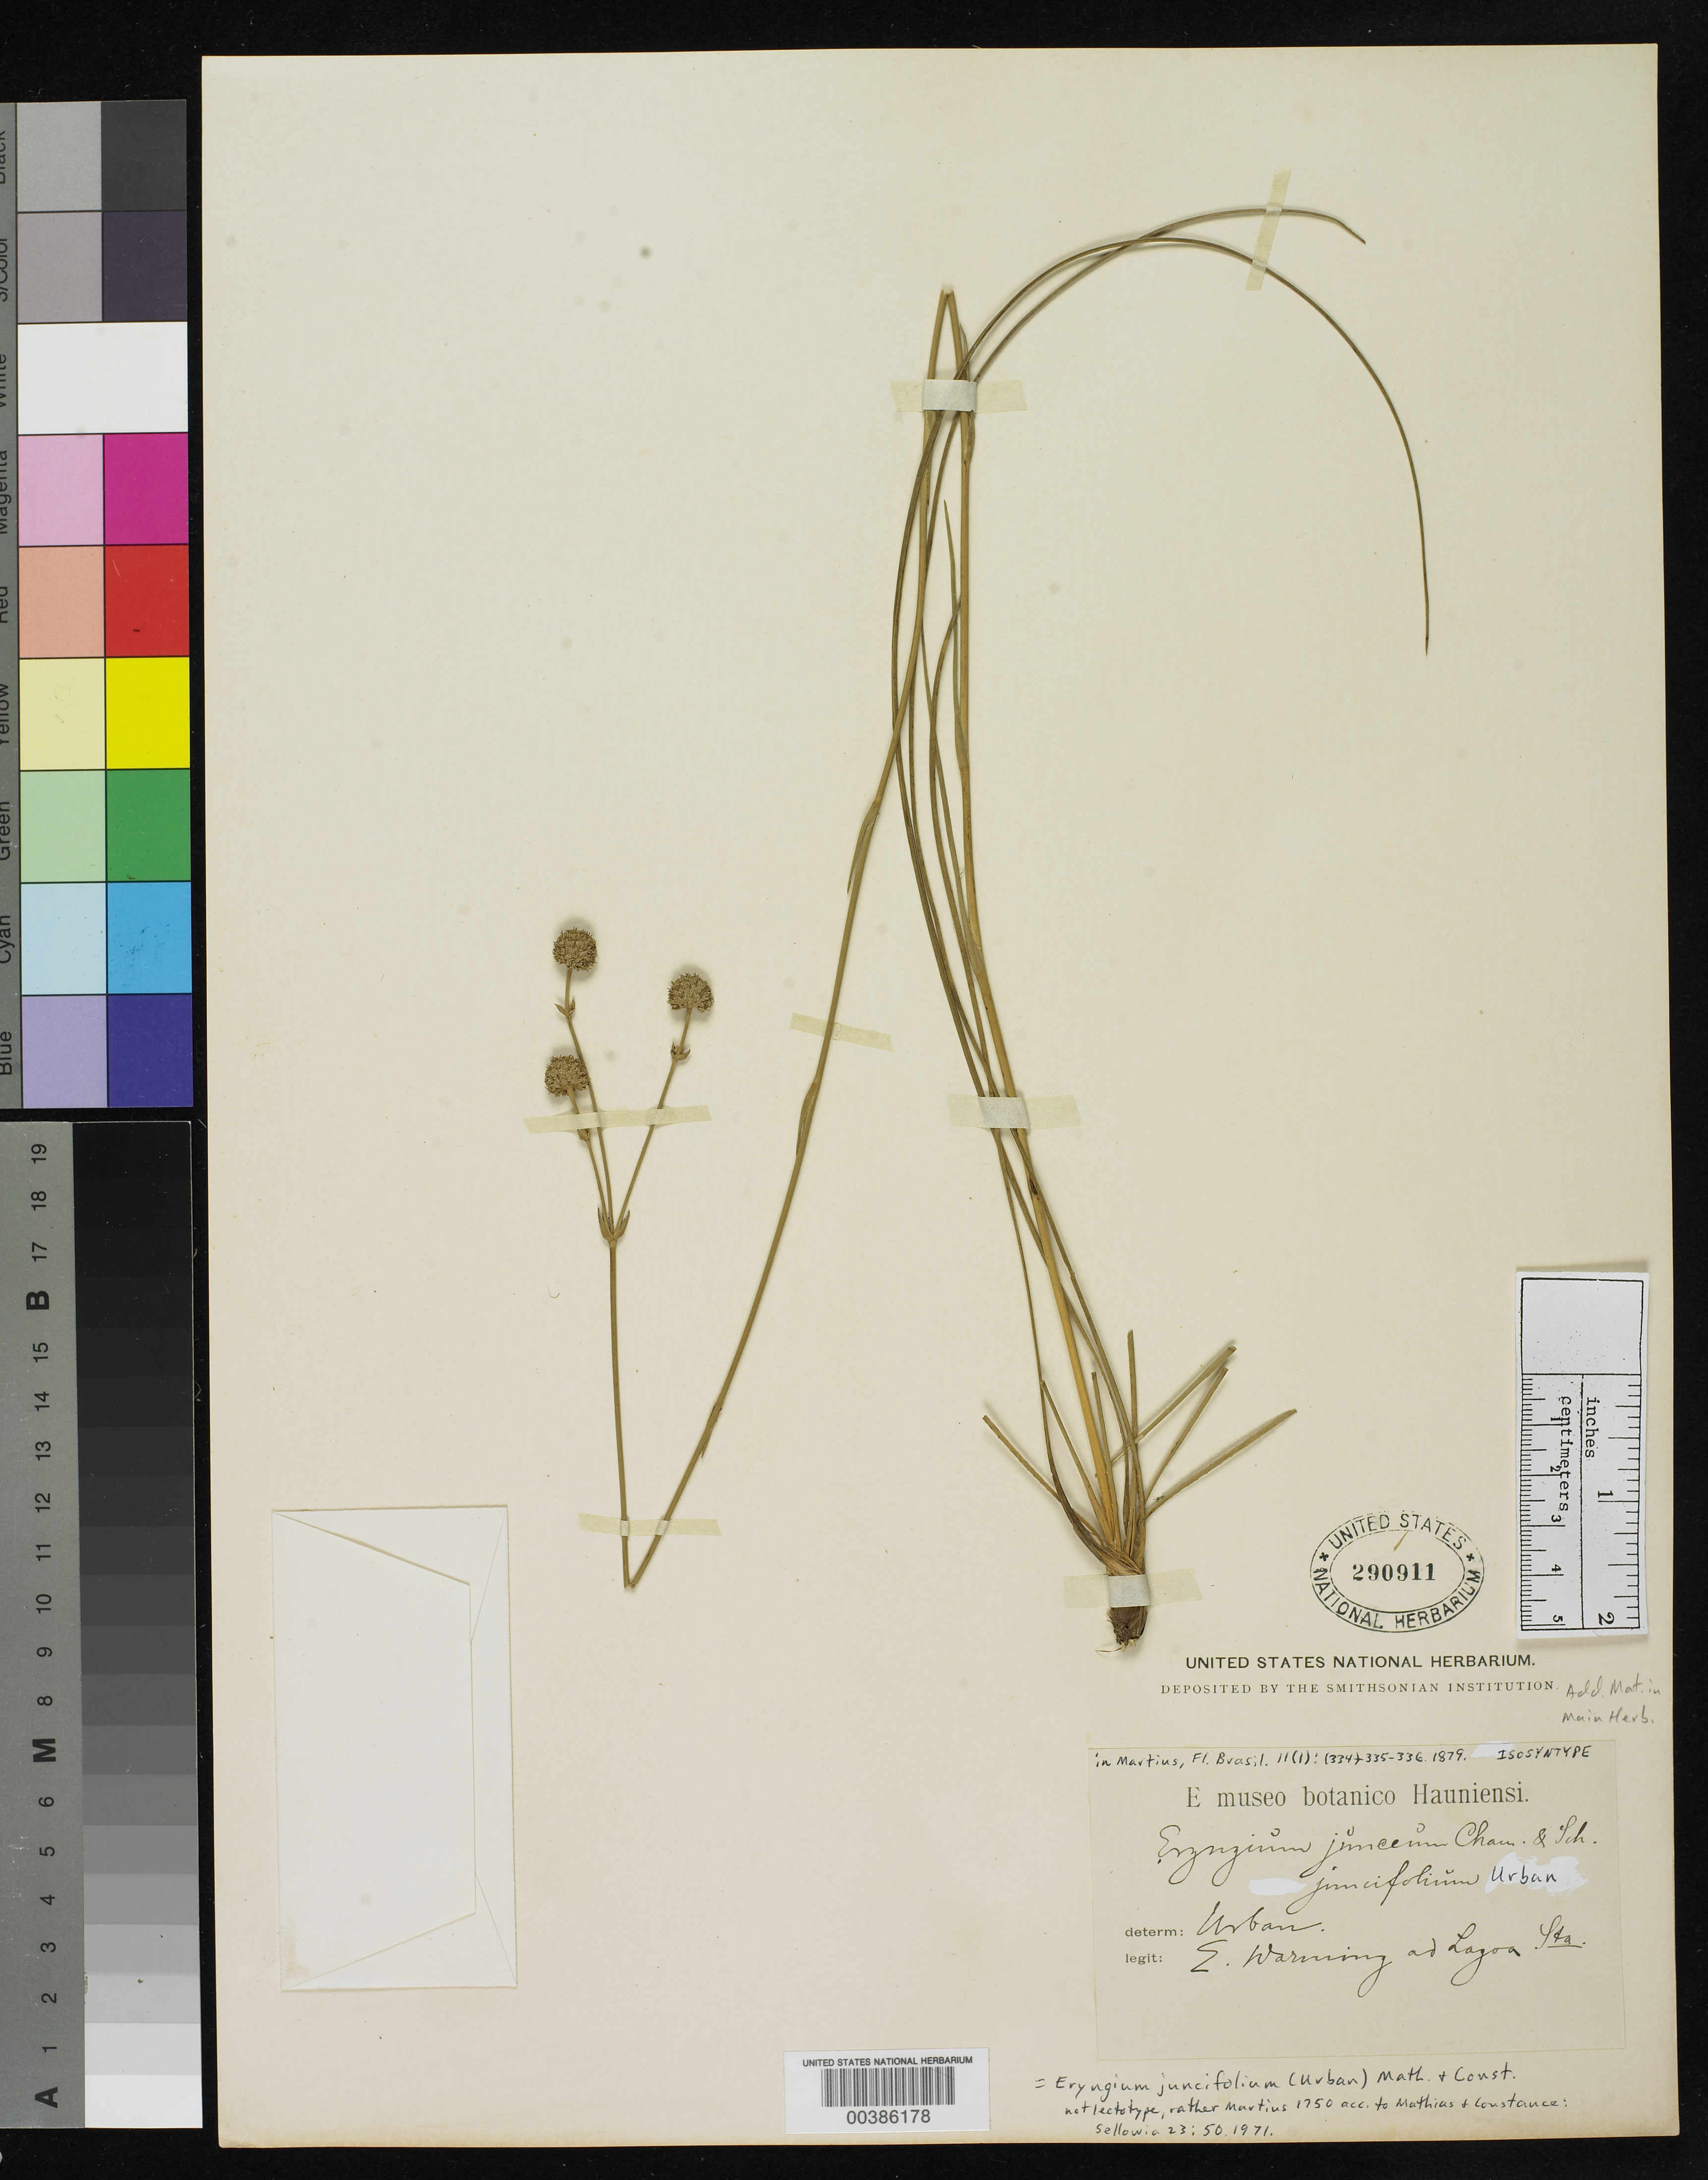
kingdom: Plantae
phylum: Tracheophyta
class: Magnoliopsida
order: Apiales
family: Apiaceae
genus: Eryngium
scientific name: Eryngium junceum subsp. juncifolium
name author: Urb. in Mart.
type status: Isosyntype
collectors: E. Warming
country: Brazil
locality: Lagoa Sta.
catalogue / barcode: US 290911